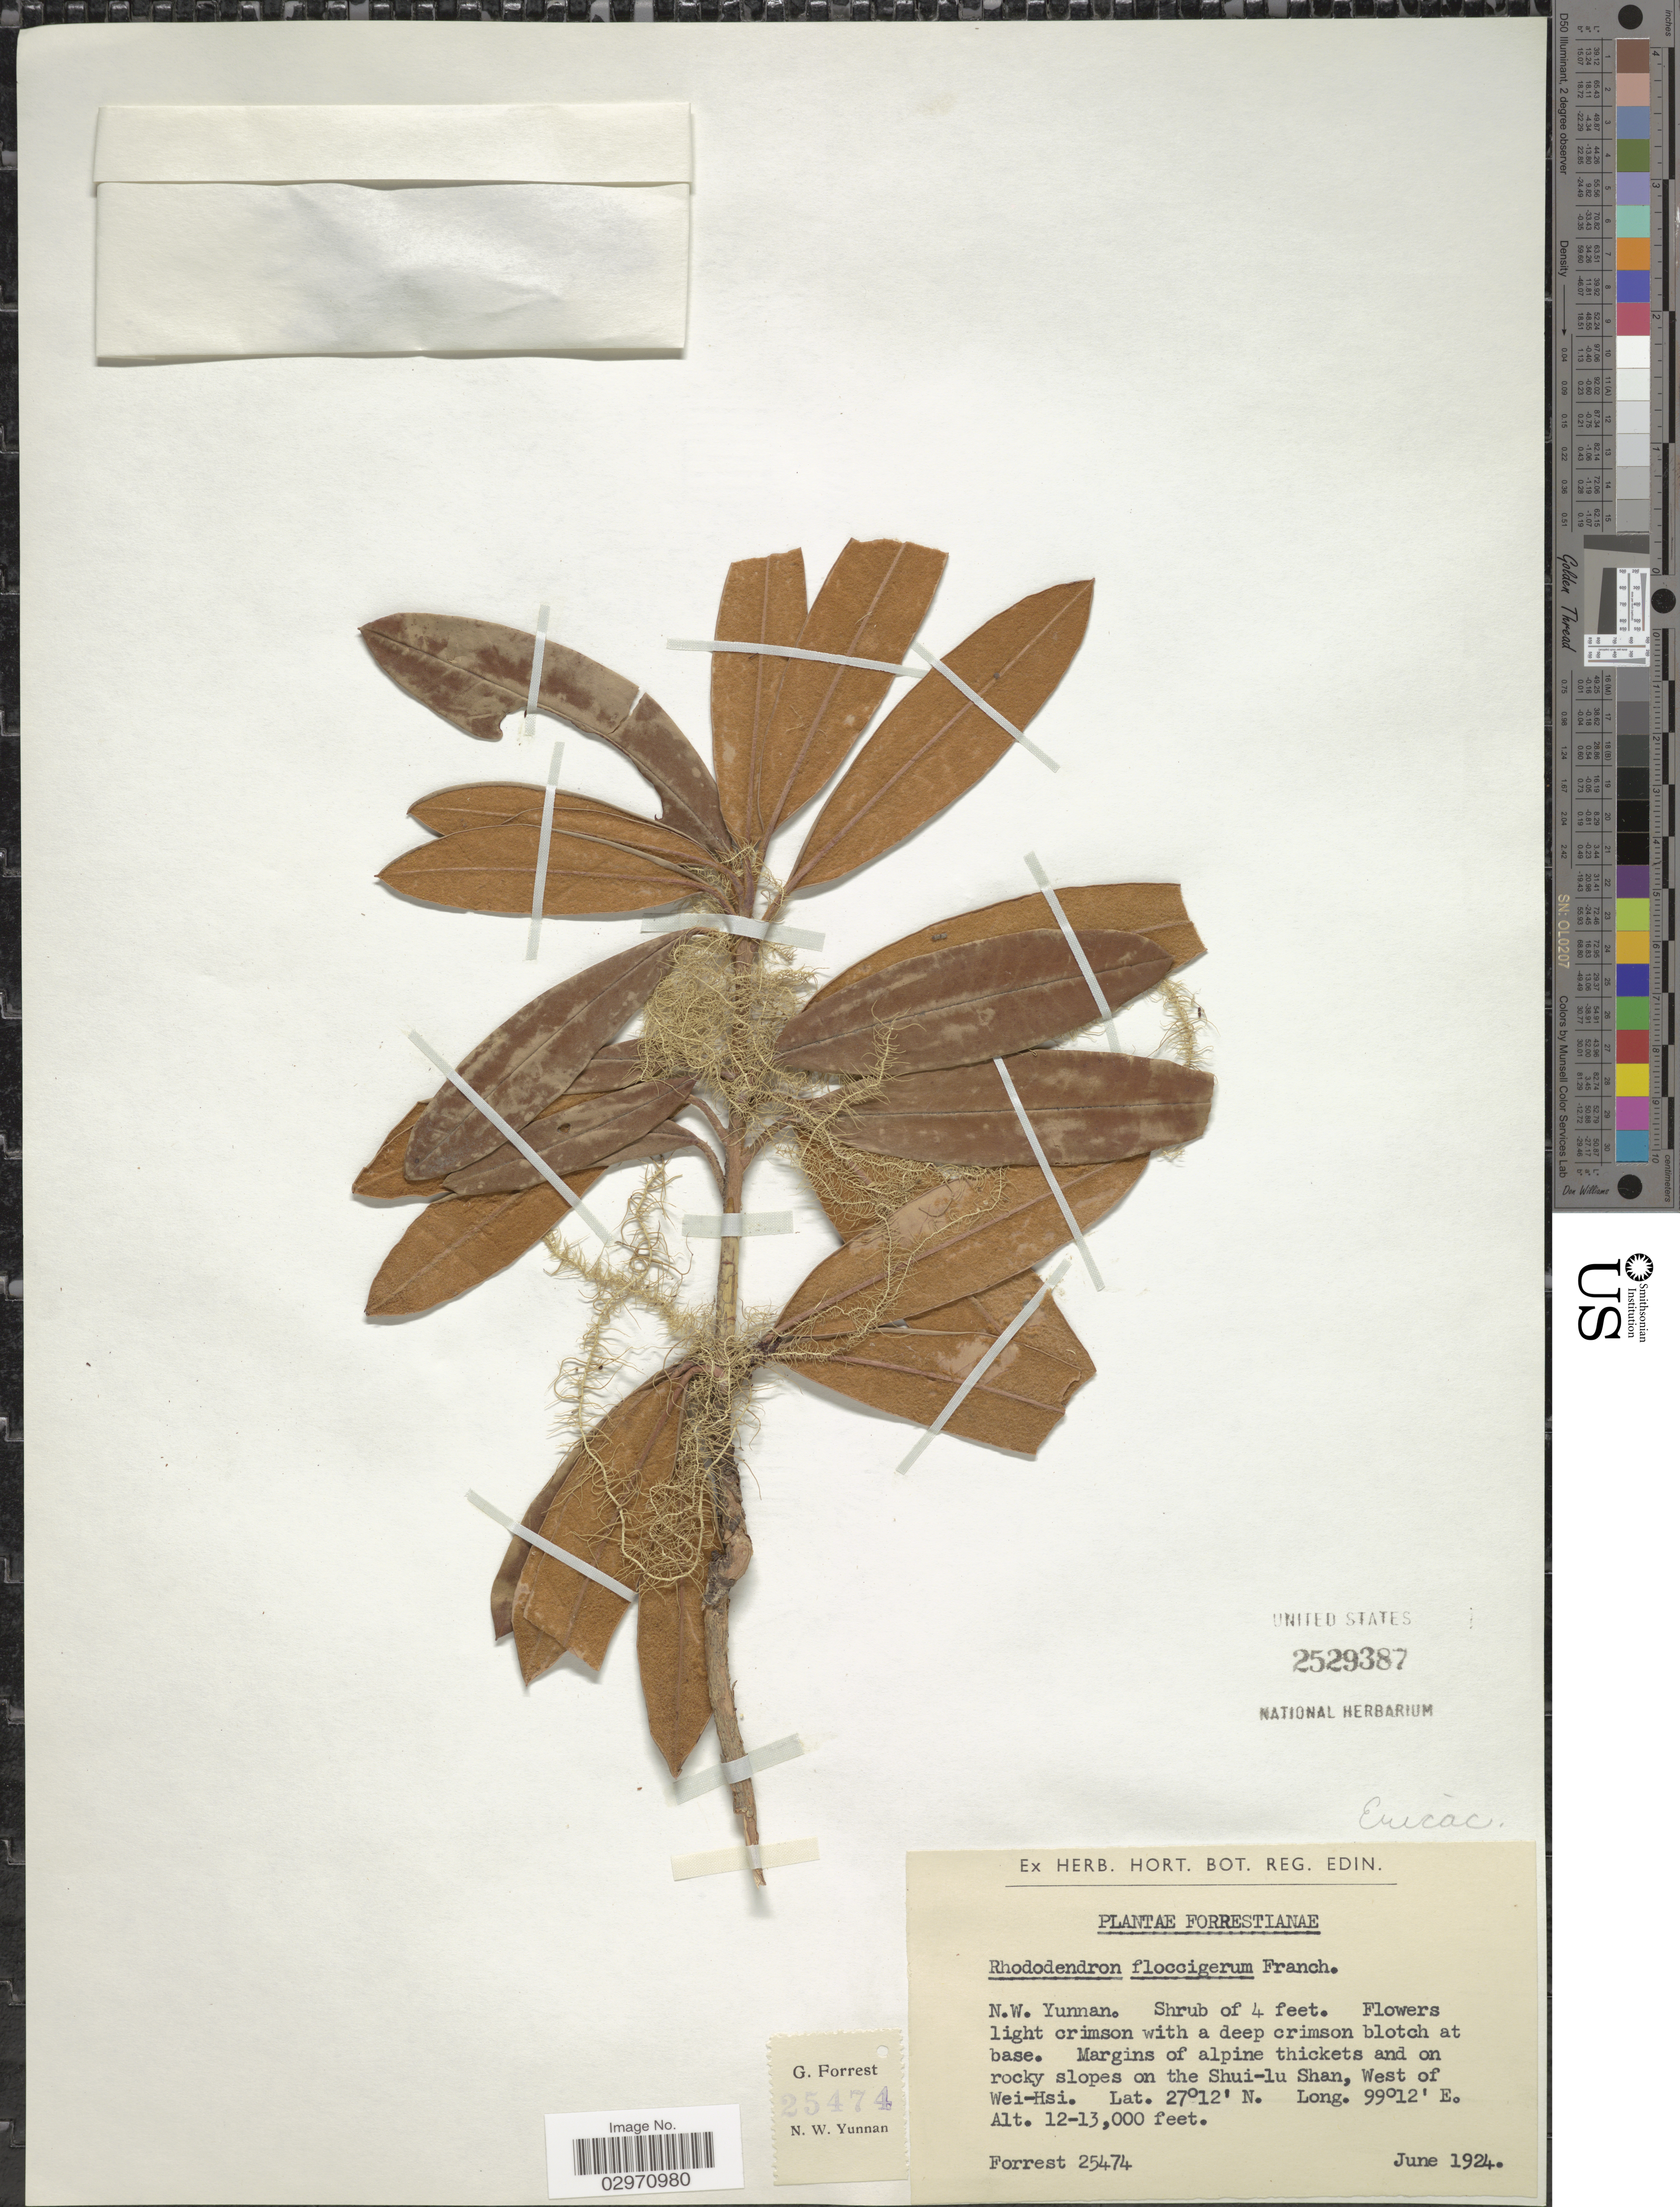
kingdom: Plantae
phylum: Tracheophyta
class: Magnoliopsida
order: Ericales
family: Ericaceae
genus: Rhododendron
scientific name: Rhododendron floccigerum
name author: Franch.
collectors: -. Forrest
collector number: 25474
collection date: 1922-06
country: China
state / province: Yunnan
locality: N.W. Yunnan. On the Shui-lu Shan, West of Wei-Hsi.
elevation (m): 3658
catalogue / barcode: US 2529387